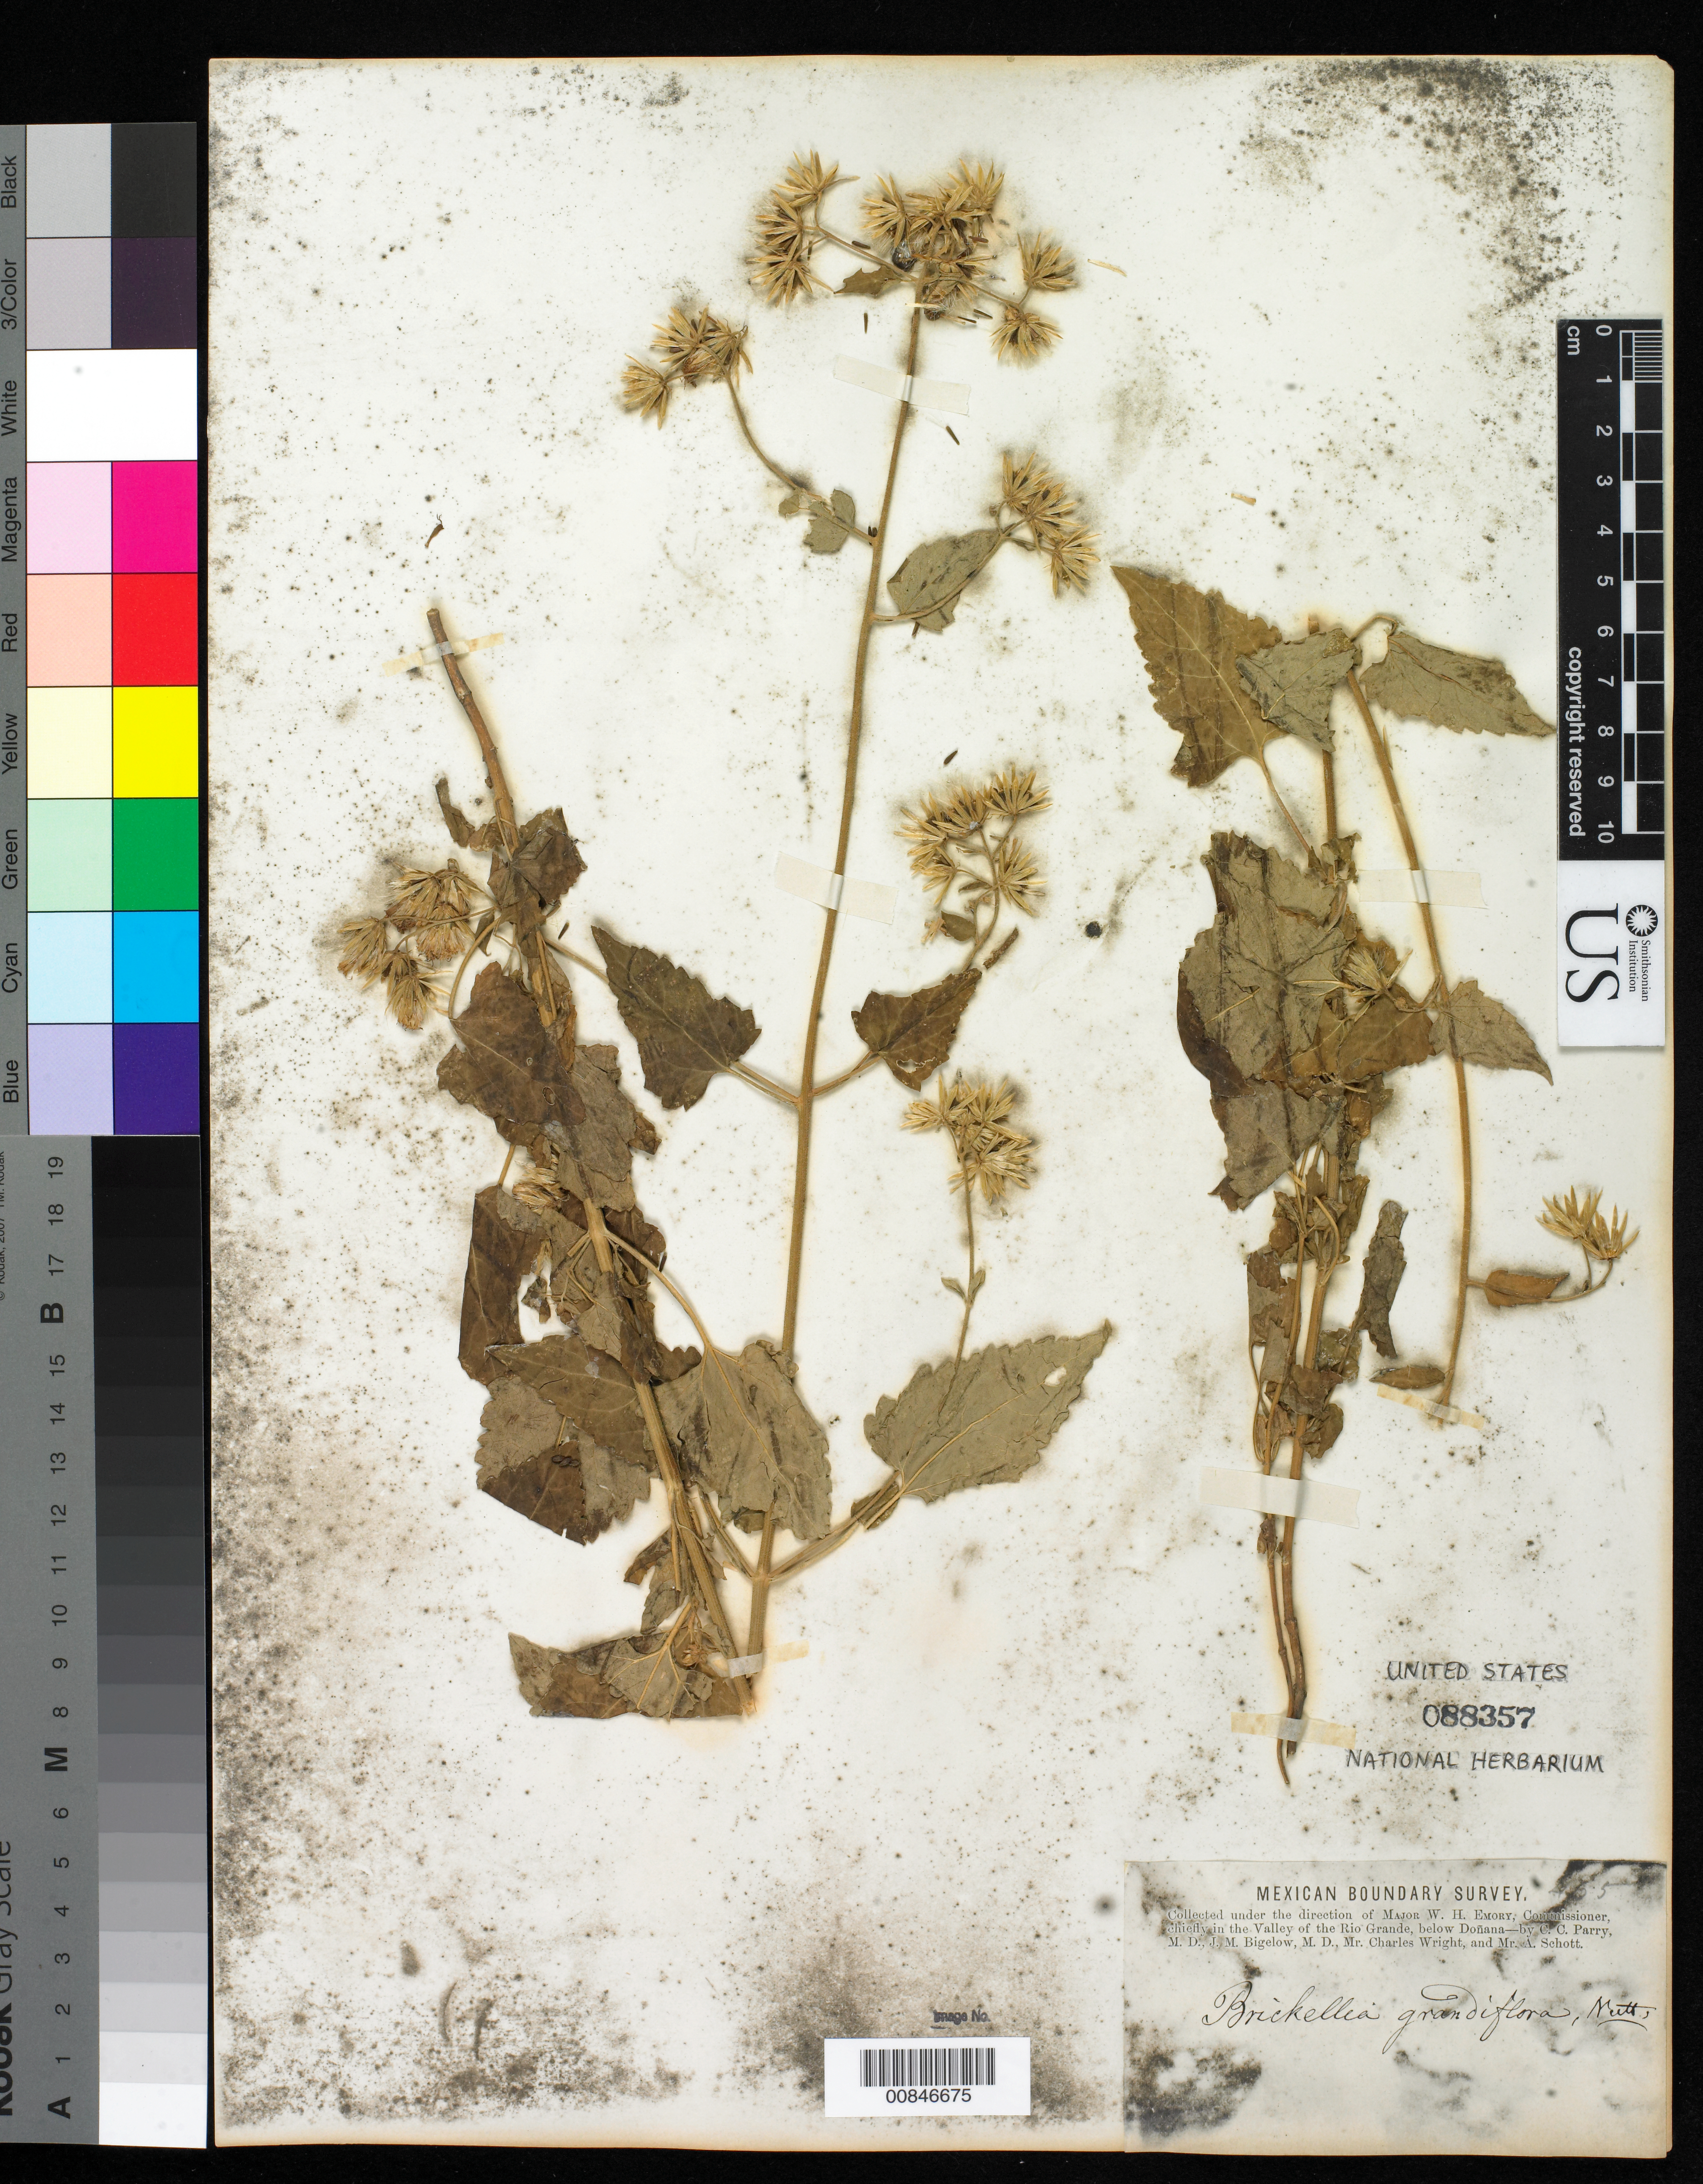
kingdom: Plantae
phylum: Tracheophyta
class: Magnoliopsida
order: Asterales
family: Asteraceae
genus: Brickellia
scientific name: Brickellia grandiflora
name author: (Hook.) Nutt.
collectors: C. C. Parry, J. M. Bigelow, C. Wright & A. C. V. Schott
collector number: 465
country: United States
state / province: New Mexico / Texas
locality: Valley of the Rio Grande, below Doñana.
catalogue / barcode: US 88357